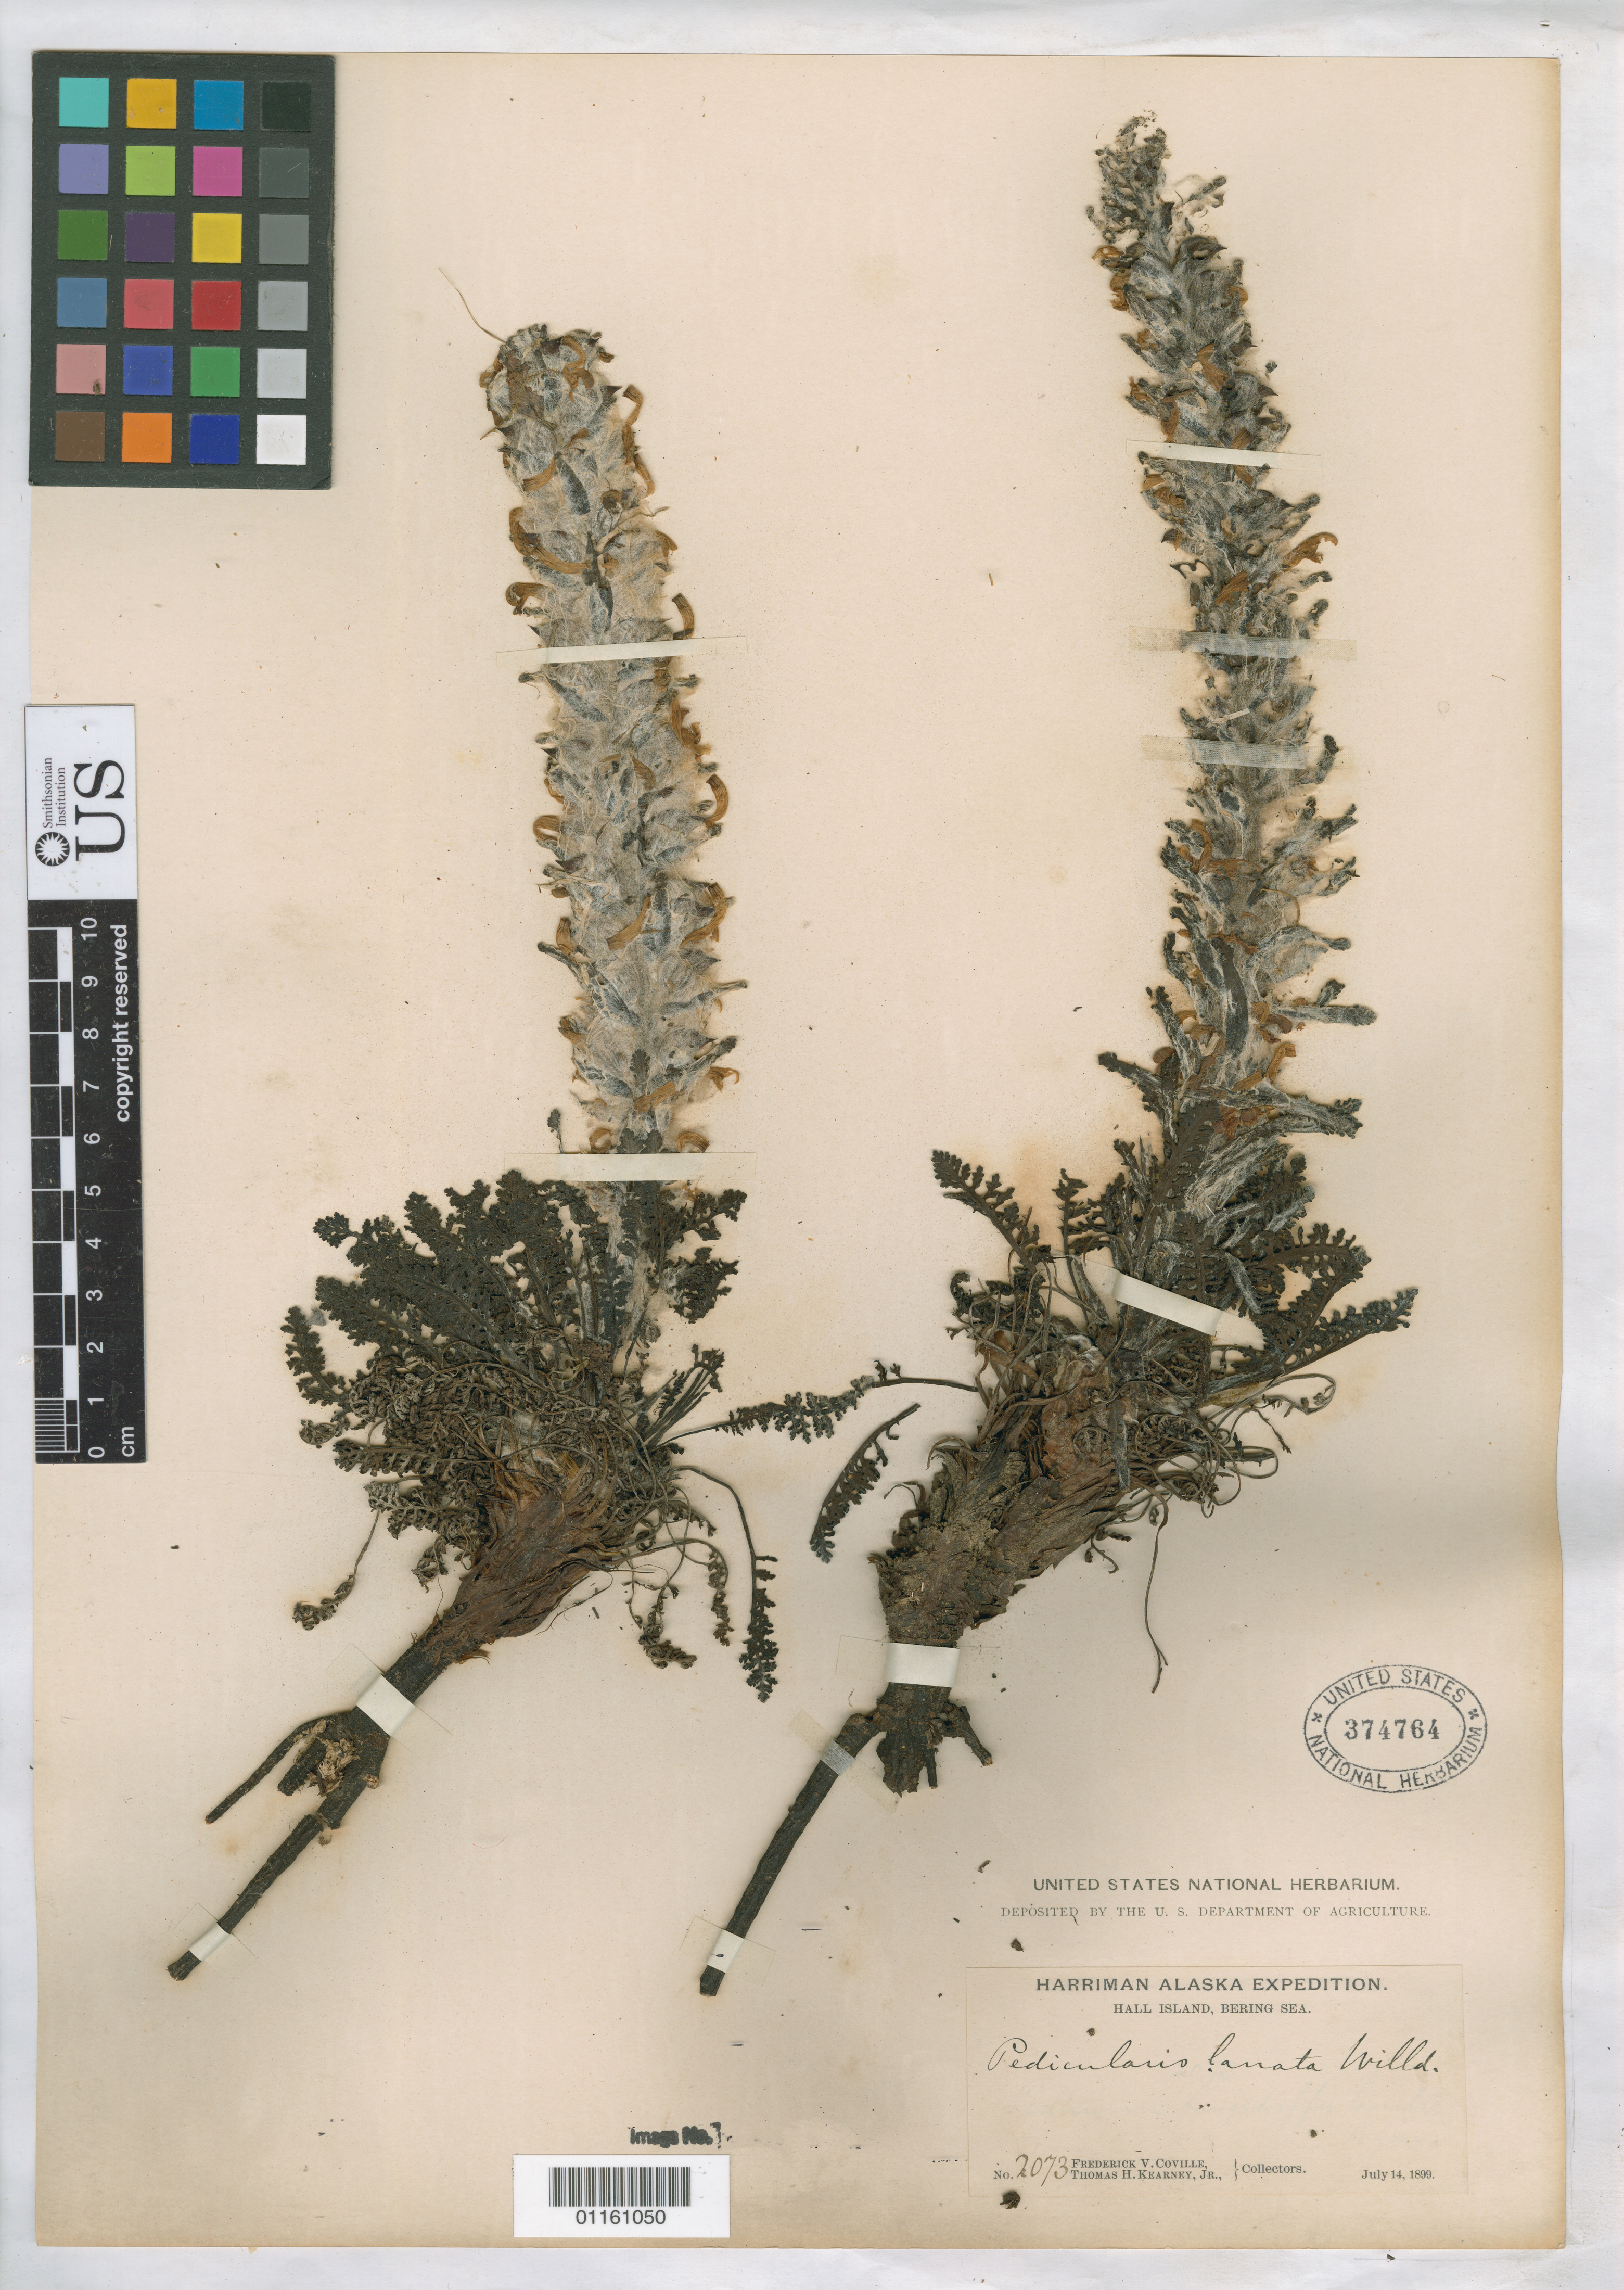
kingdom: Plantae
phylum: Tracheophyta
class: Magnoliopsida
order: Lamiales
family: Orobanchaceae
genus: Pedicularis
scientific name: Pedicularis lanata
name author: Willd. ex Cham. & Schltdl.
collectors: F. V. Coville & T. H. Kearney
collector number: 2073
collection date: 1899-07-14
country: United States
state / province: Alaska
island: Hall Island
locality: Hall Island, Bering Sea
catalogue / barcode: US 374764